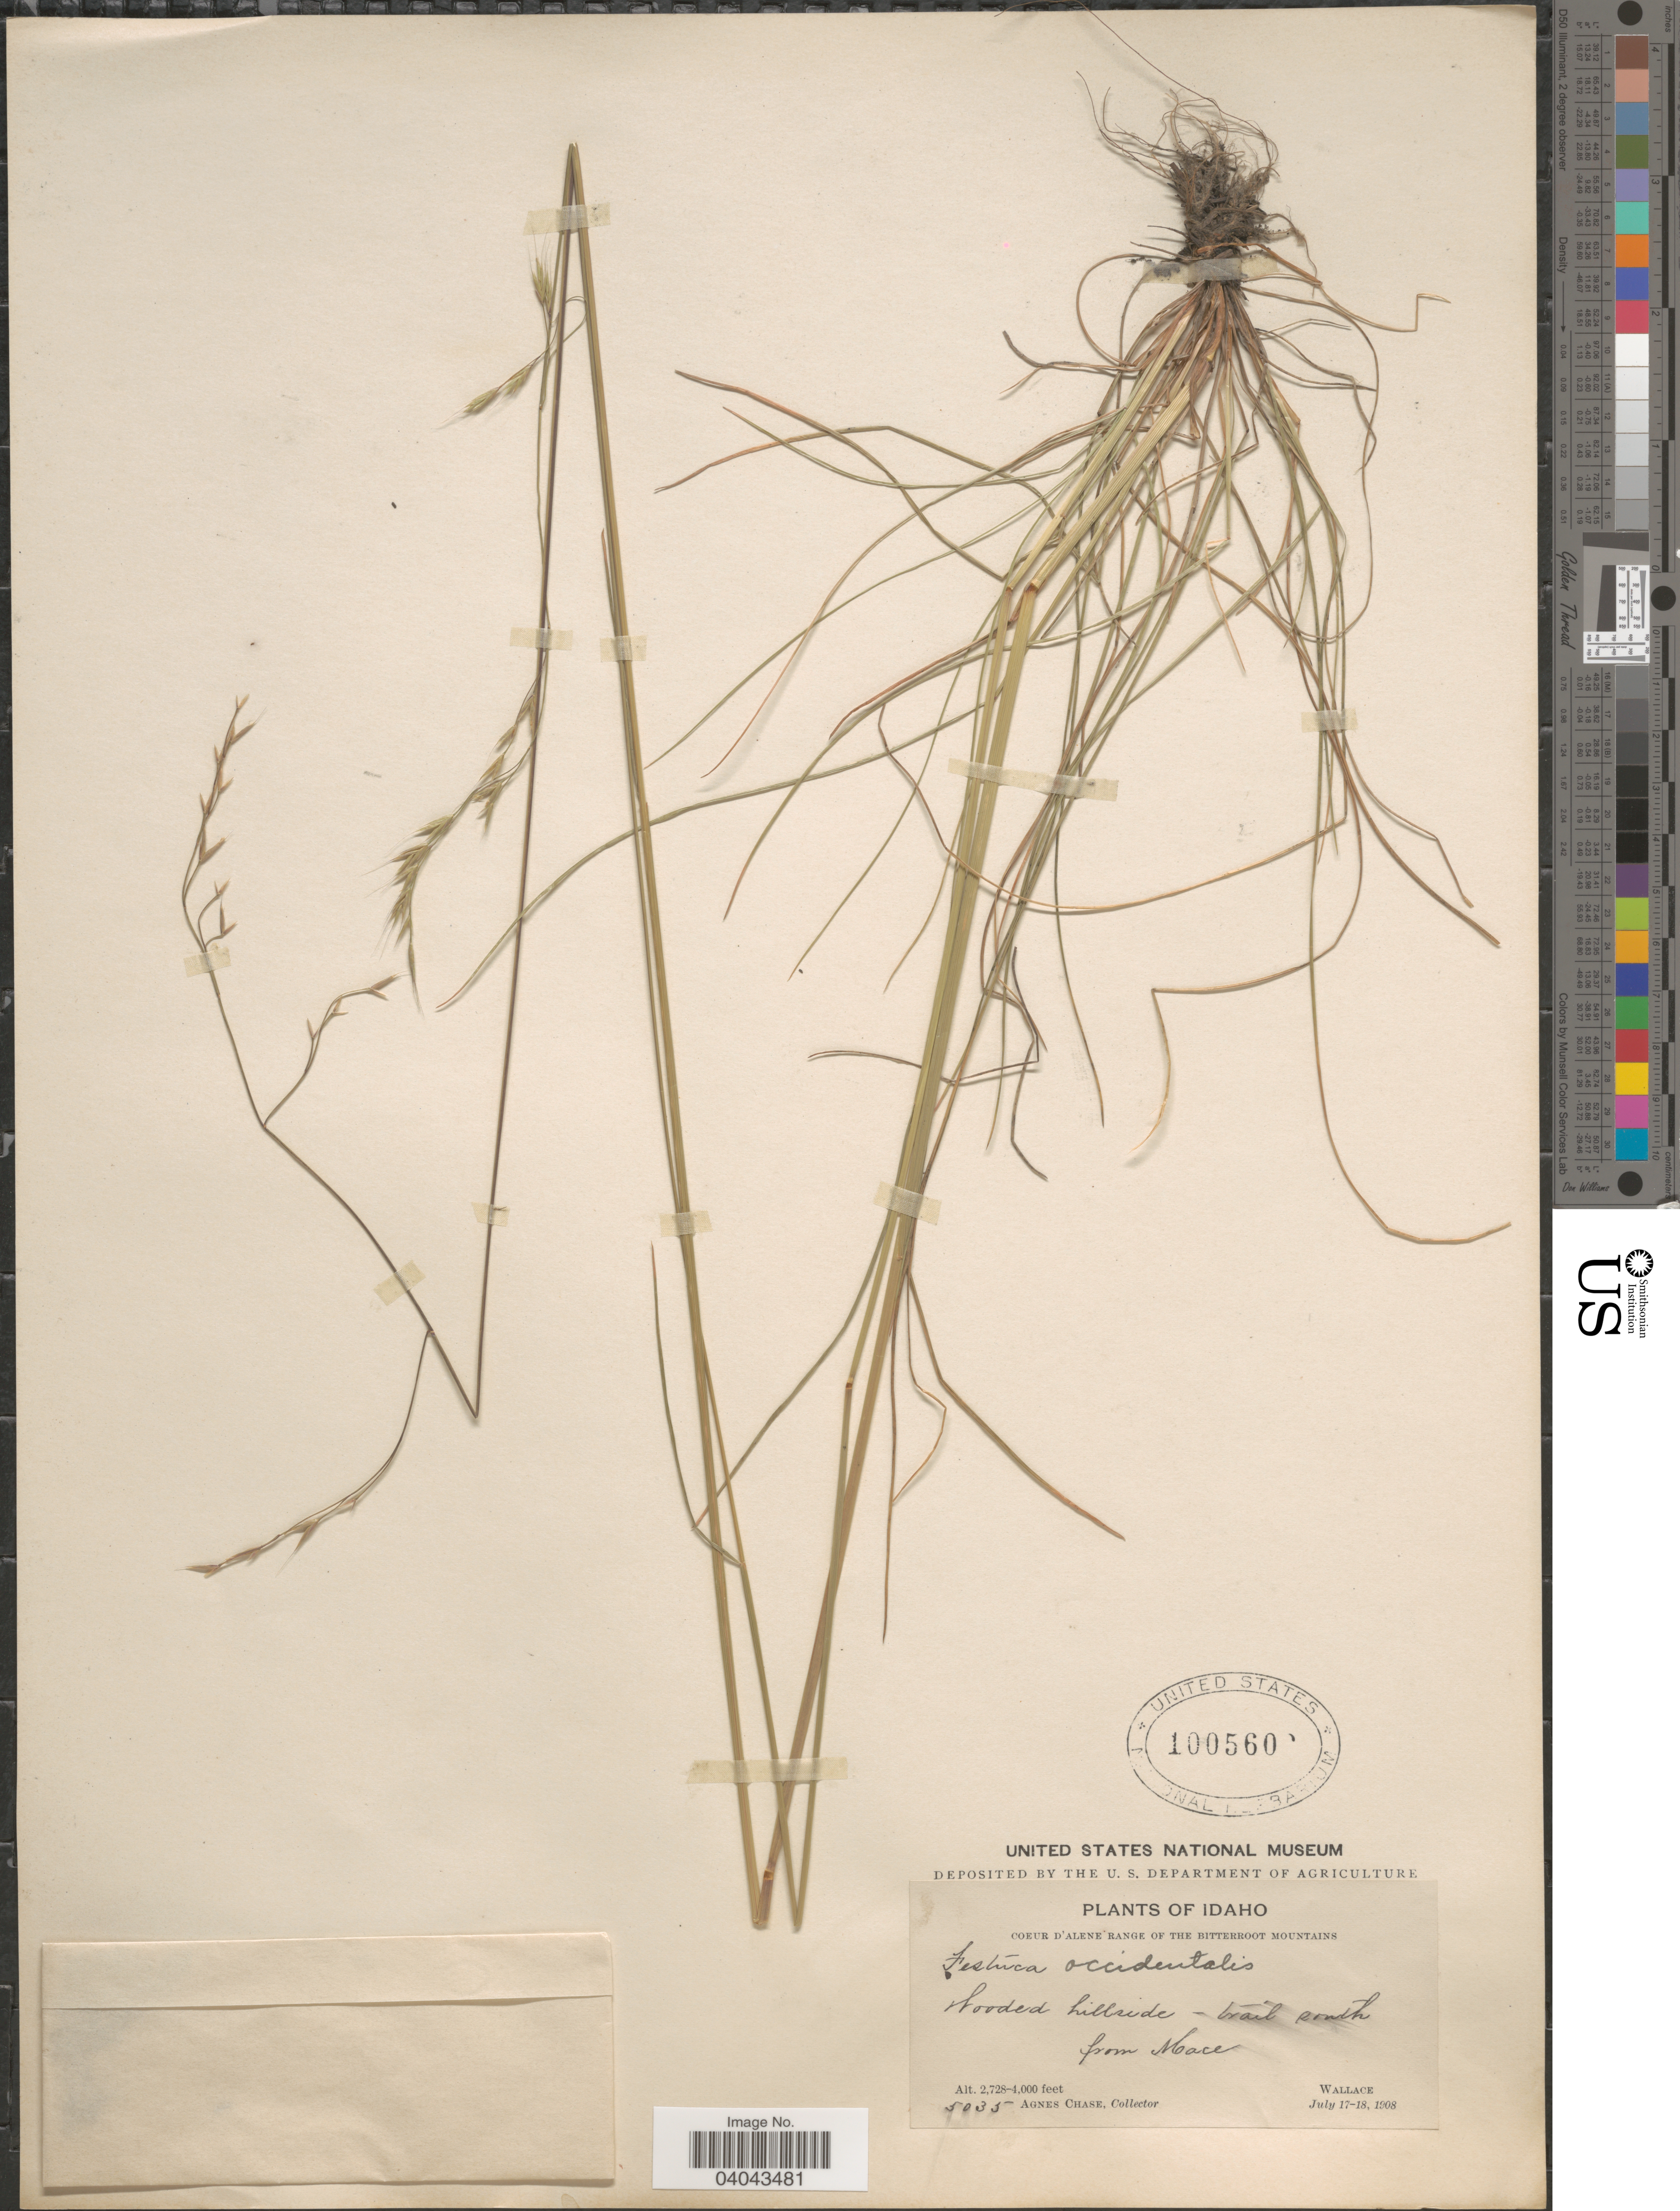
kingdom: Plantae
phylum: Tracheophyta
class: Liliopsida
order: Poales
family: Poaceae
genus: Festuca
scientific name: Festuca occidentalis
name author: Hook.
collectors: A. Chase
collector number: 5035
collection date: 1908-07-17/1908-07-18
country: United States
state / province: Idaho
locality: Coeur d' Alene Range of The Bitterroot Mountains. Trail south from Mace. Wallace.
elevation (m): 831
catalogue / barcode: US 1005600